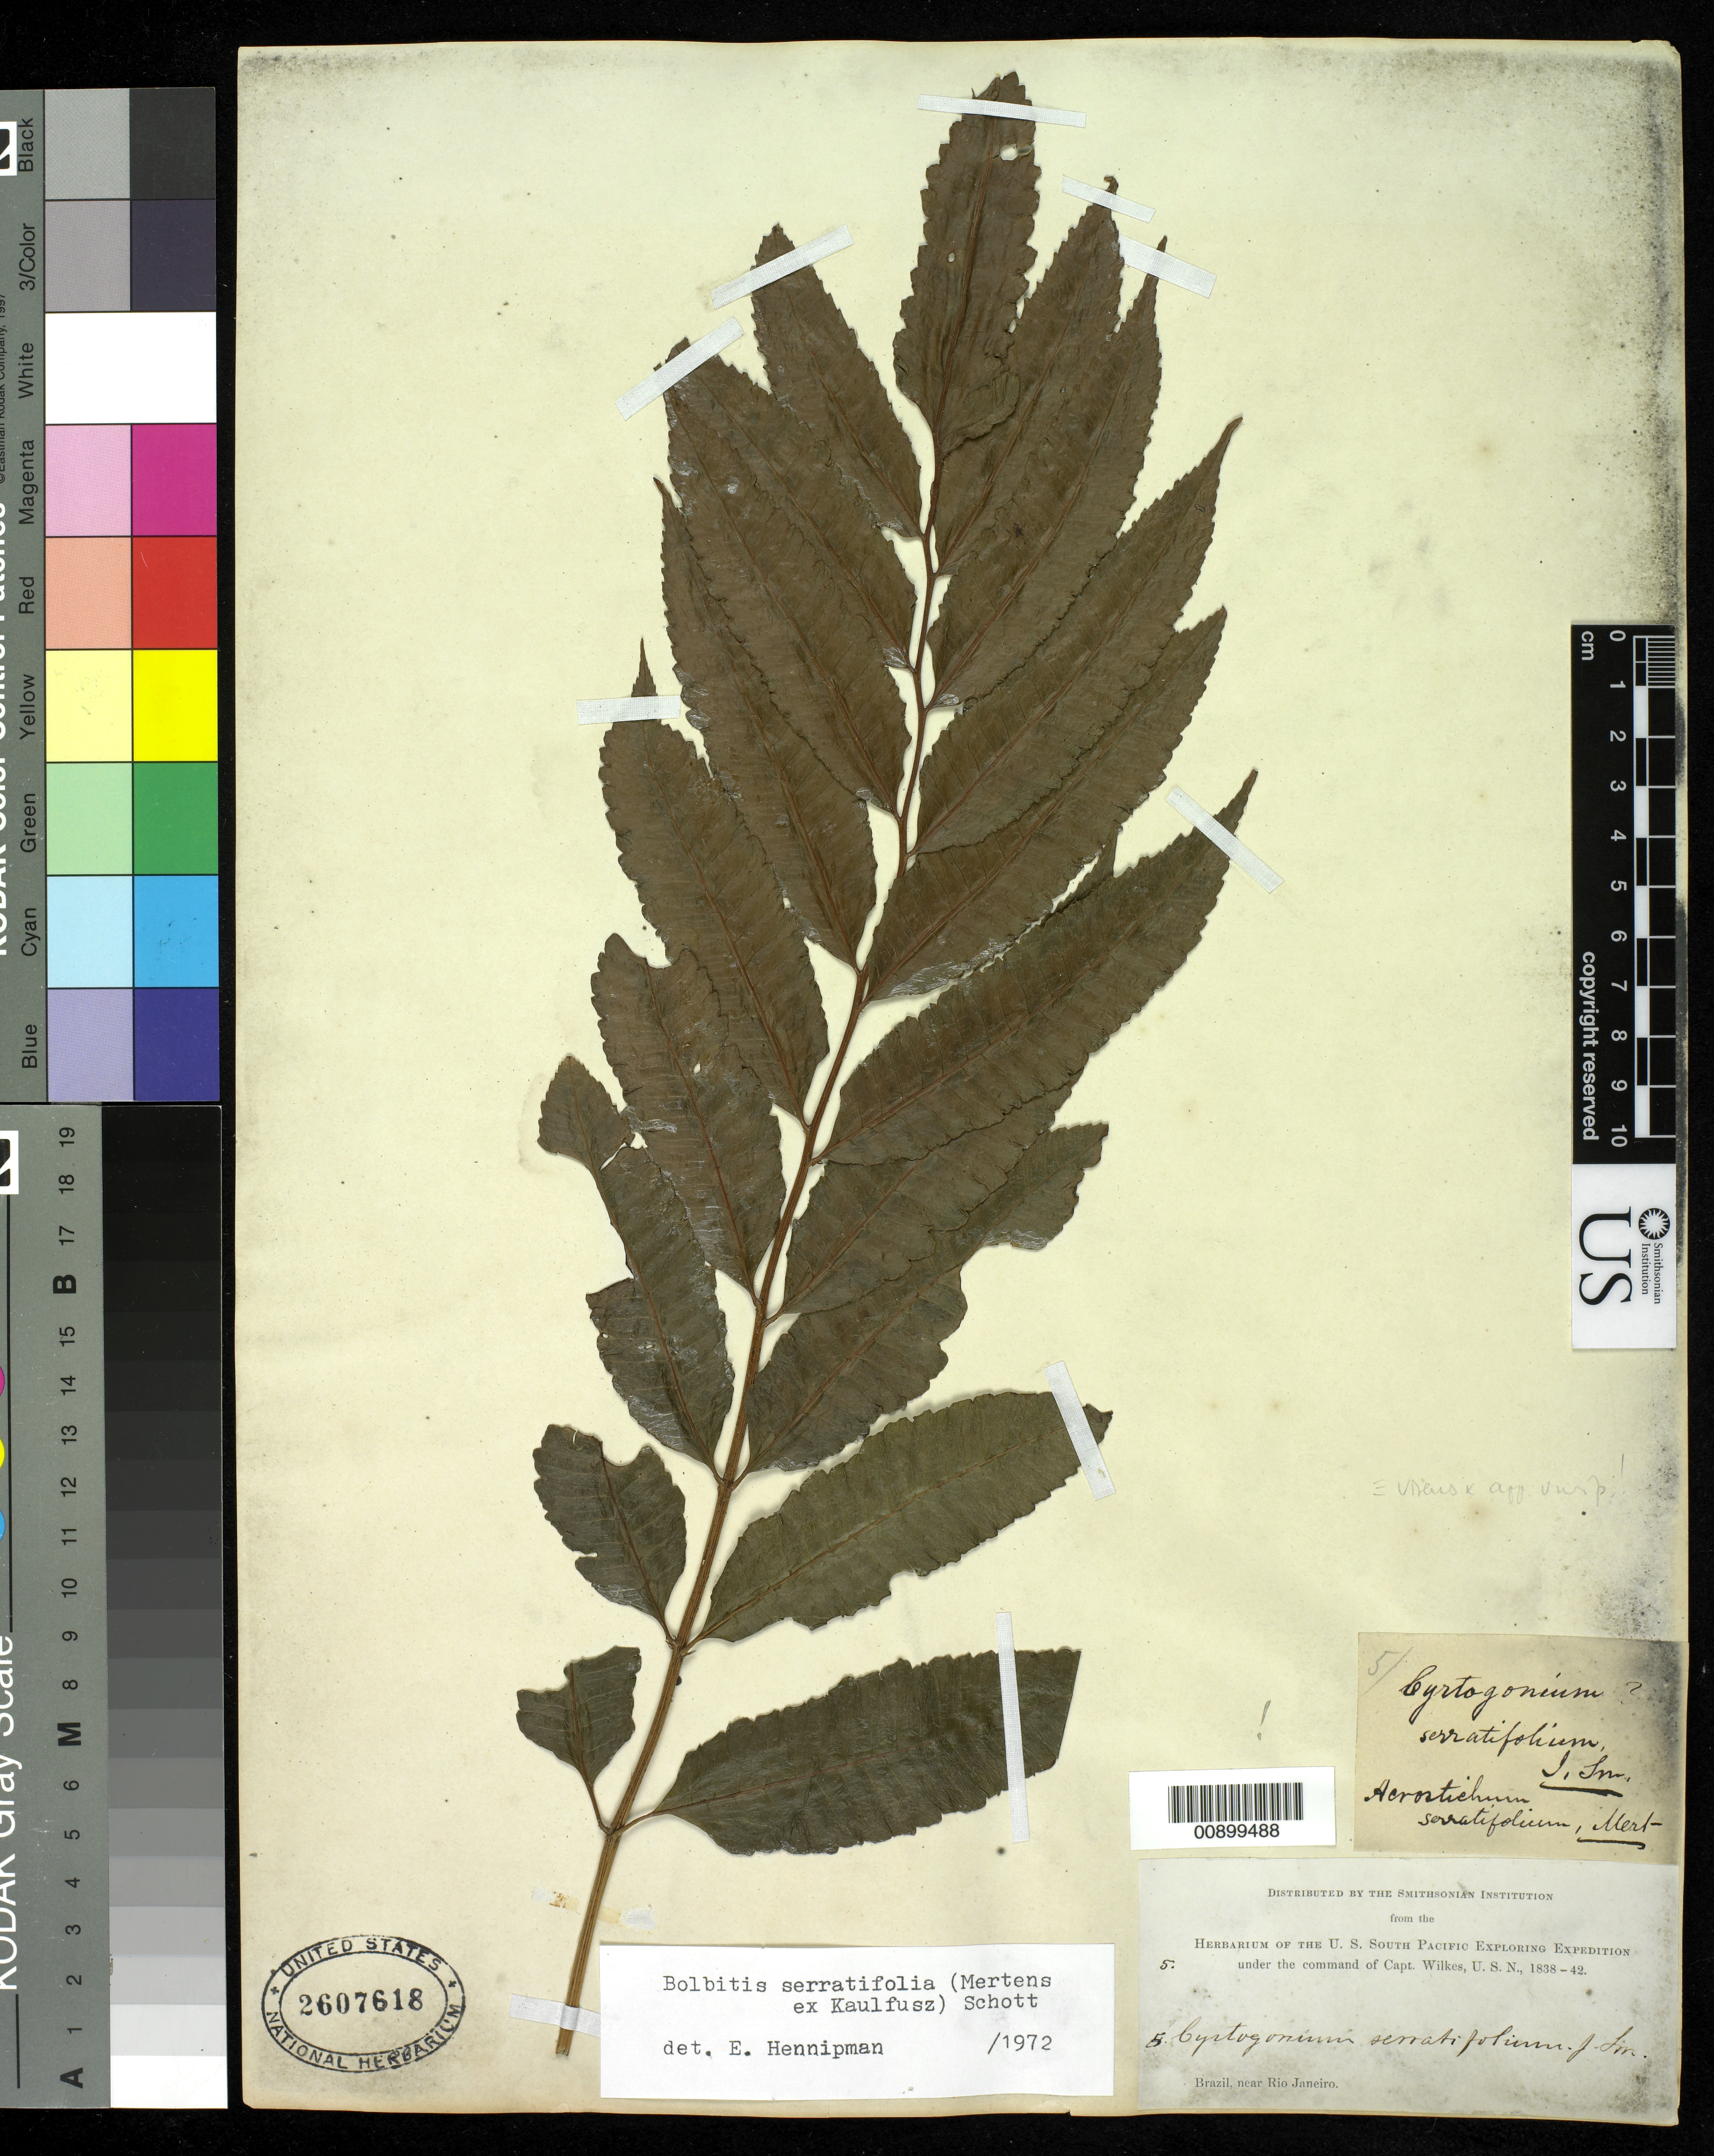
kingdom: Plantae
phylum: Tracheophyta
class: Polypodiopsida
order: Polypodiales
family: Dryopteridaceae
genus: Bolbitis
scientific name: Bolbitis serratifolia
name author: (Mert. ex Kaulf.) Schott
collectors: Wilkes Explor. Exped.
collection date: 1838/1842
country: Brazil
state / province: Rio de Janeiro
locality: Brazil, near Rio Janeiro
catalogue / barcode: US 2607618